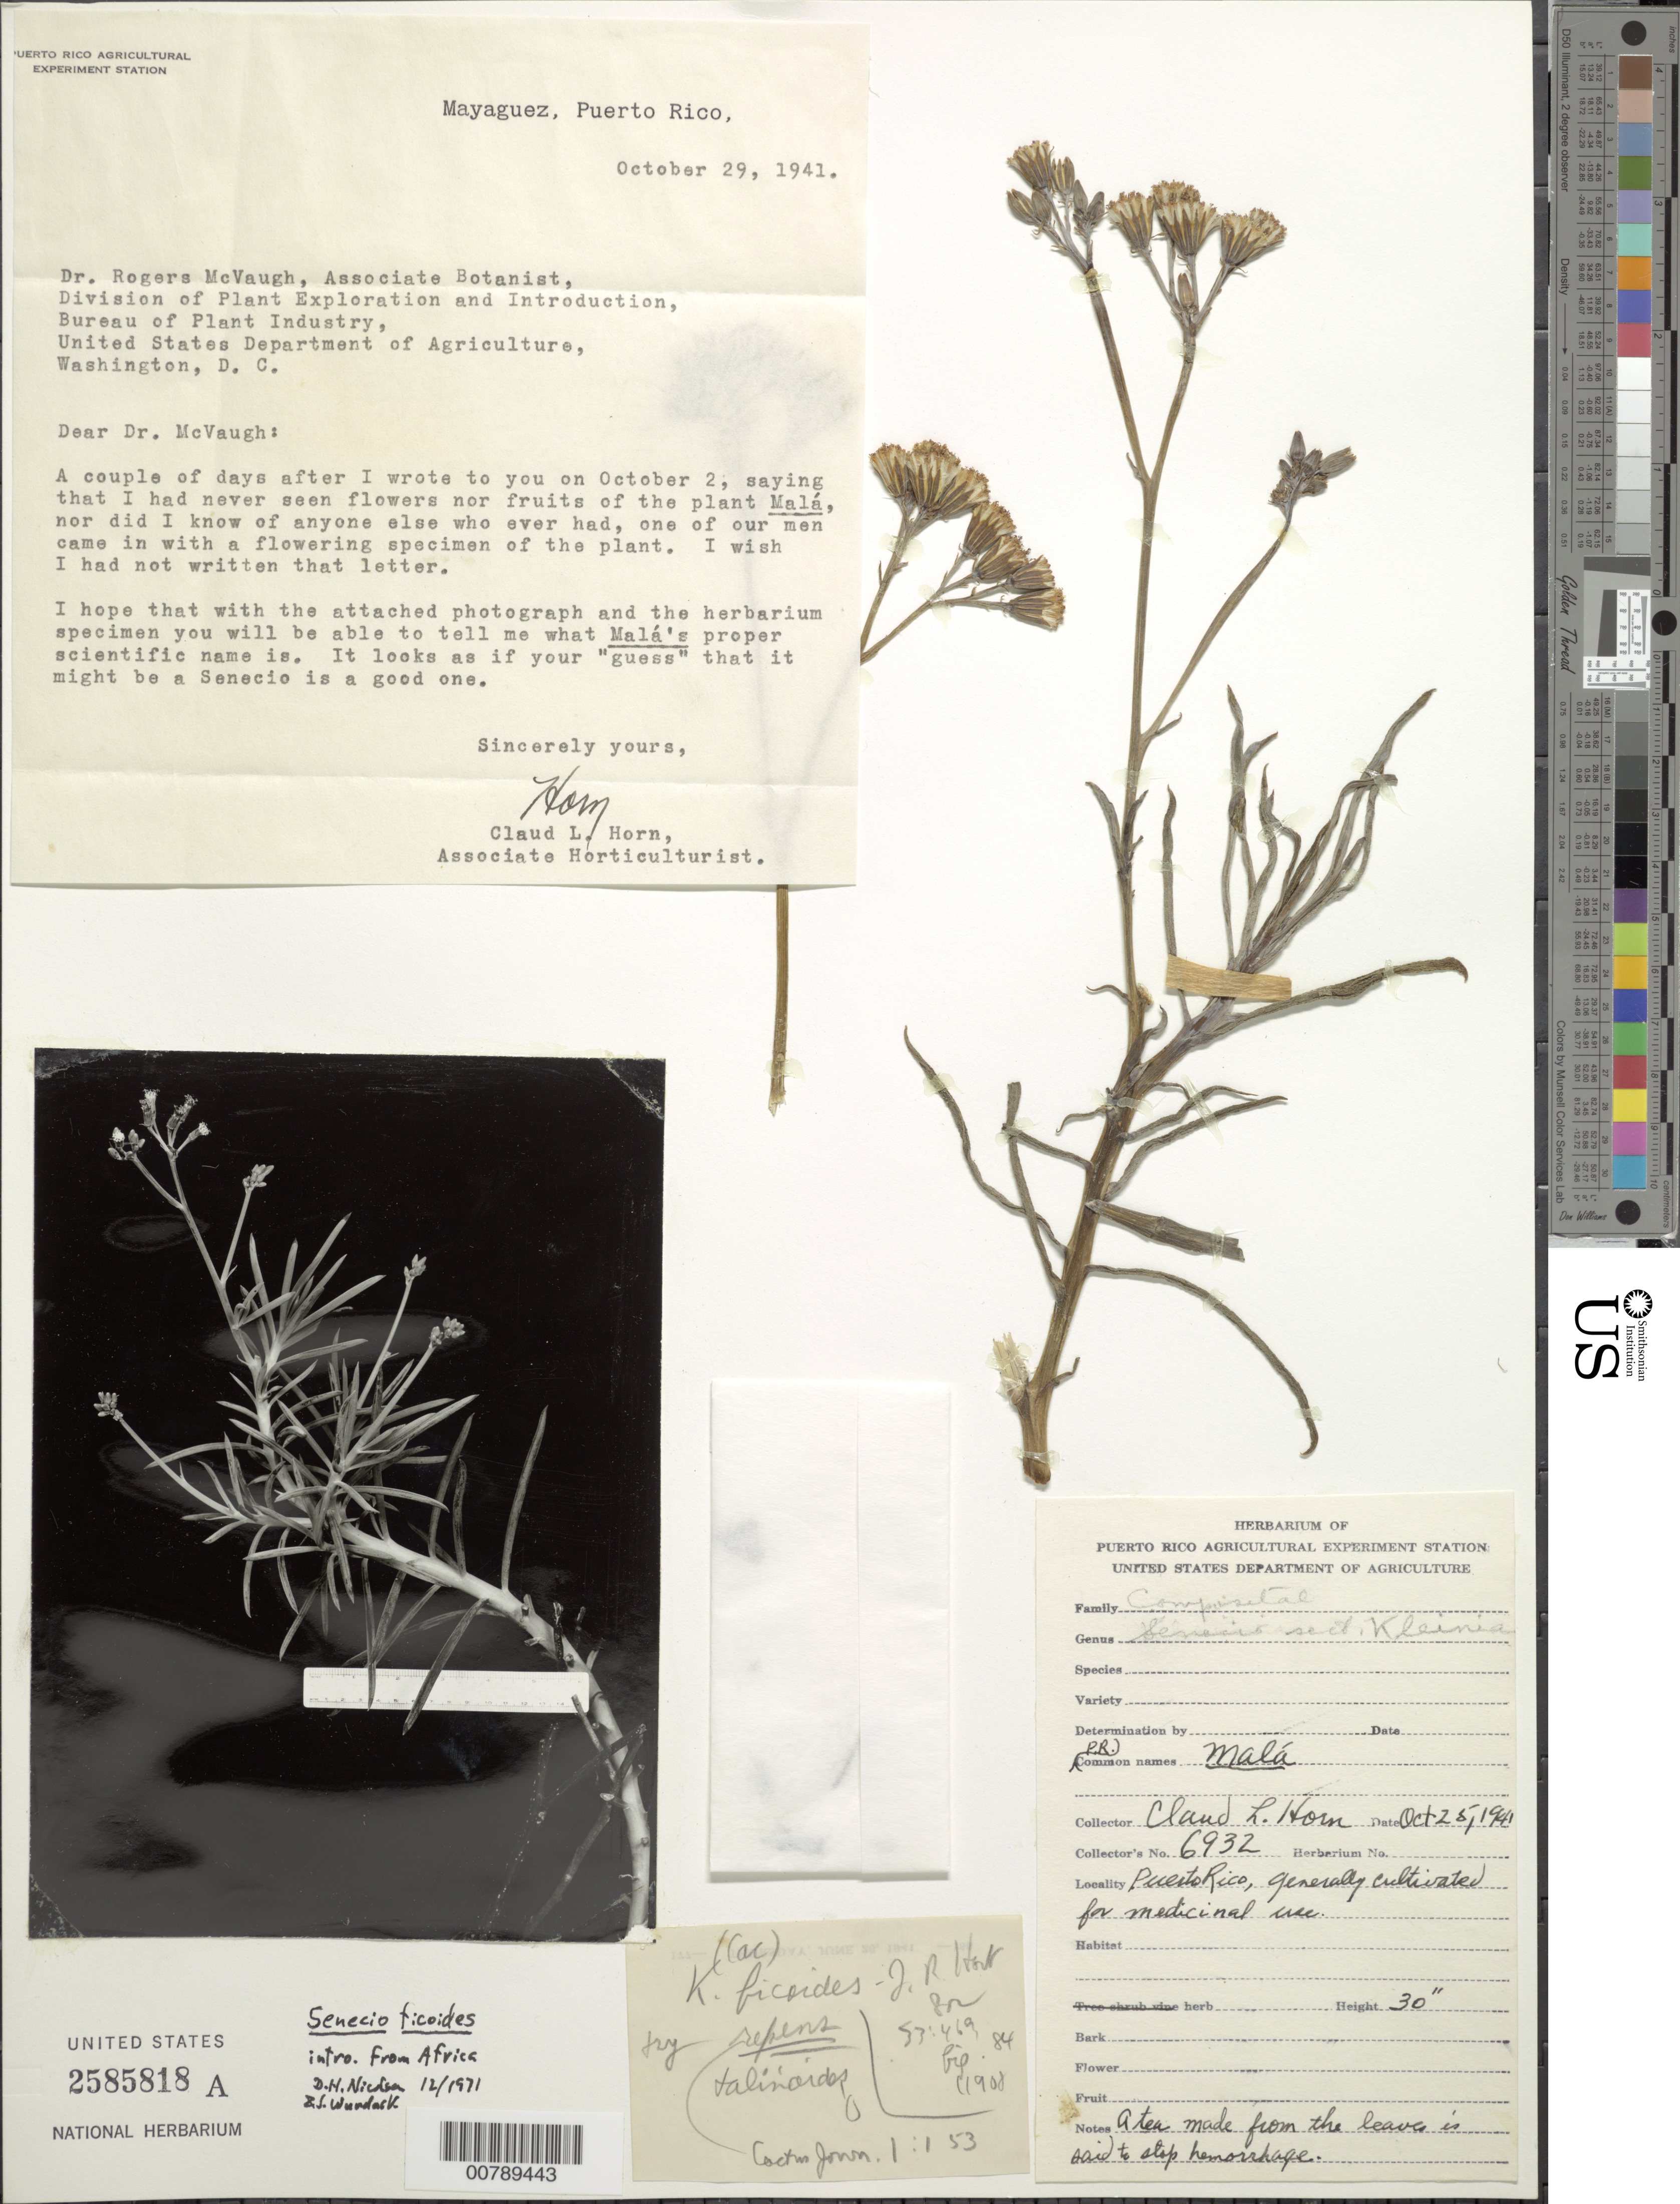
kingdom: Plantae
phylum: Tracheophyta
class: Magnoliopsida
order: Asterales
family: Asteraceae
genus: Kleinia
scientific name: Kleinia ficoides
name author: (L.) Haw.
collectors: C. Horn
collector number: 6932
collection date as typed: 25 Oct 1941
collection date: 1941-10-25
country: Puerto Rico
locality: [no locality specified]. Note: Generally cultivated for medicinal use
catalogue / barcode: US 2585818A